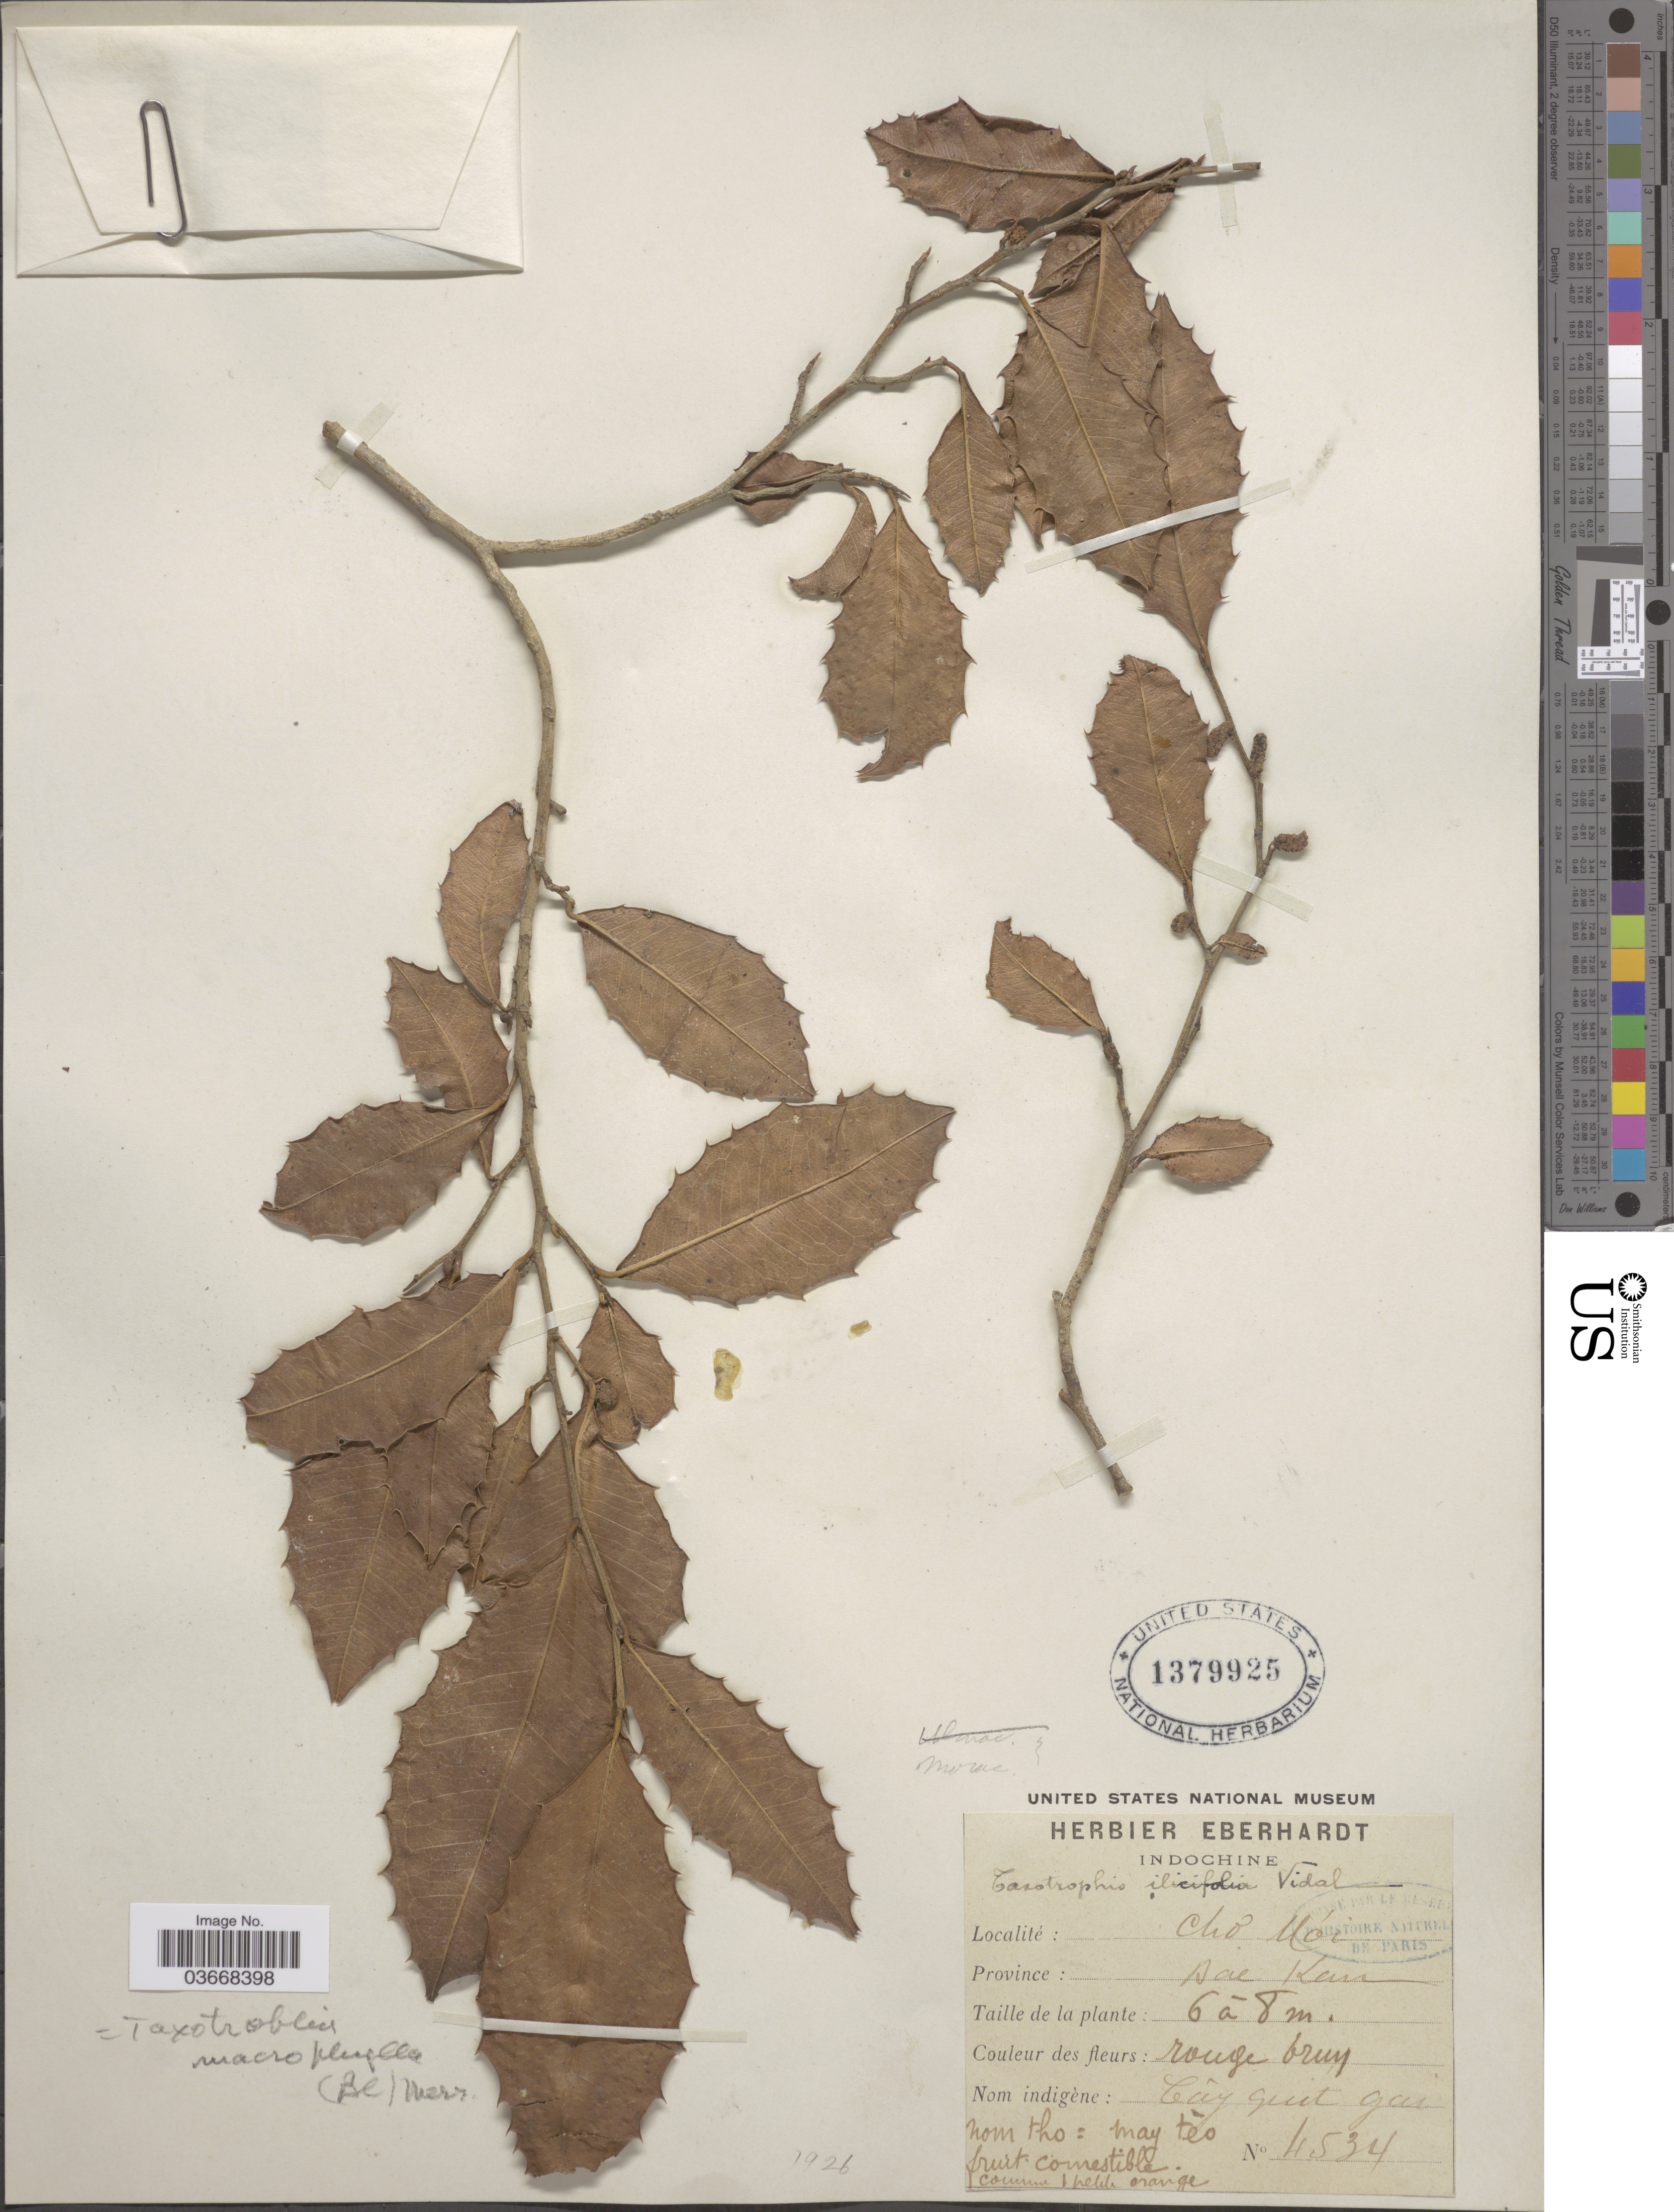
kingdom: Plantae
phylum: Tracheophyta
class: Magnoliopsida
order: Rosales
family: Moraceae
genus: Taxotrophis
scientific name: Taxotrophis ilicifolia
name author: (Kurz) S. Vidal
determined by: Strong, Mark T., (BOT), Smithsonian Institution - National Museum of Natural History (UNITED STATES)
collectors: ex herb. Eberhardt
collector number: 4534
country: Vietnam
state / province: Bac Kan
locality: Cho Mói. Bac Kan.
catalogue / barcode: US 1379925